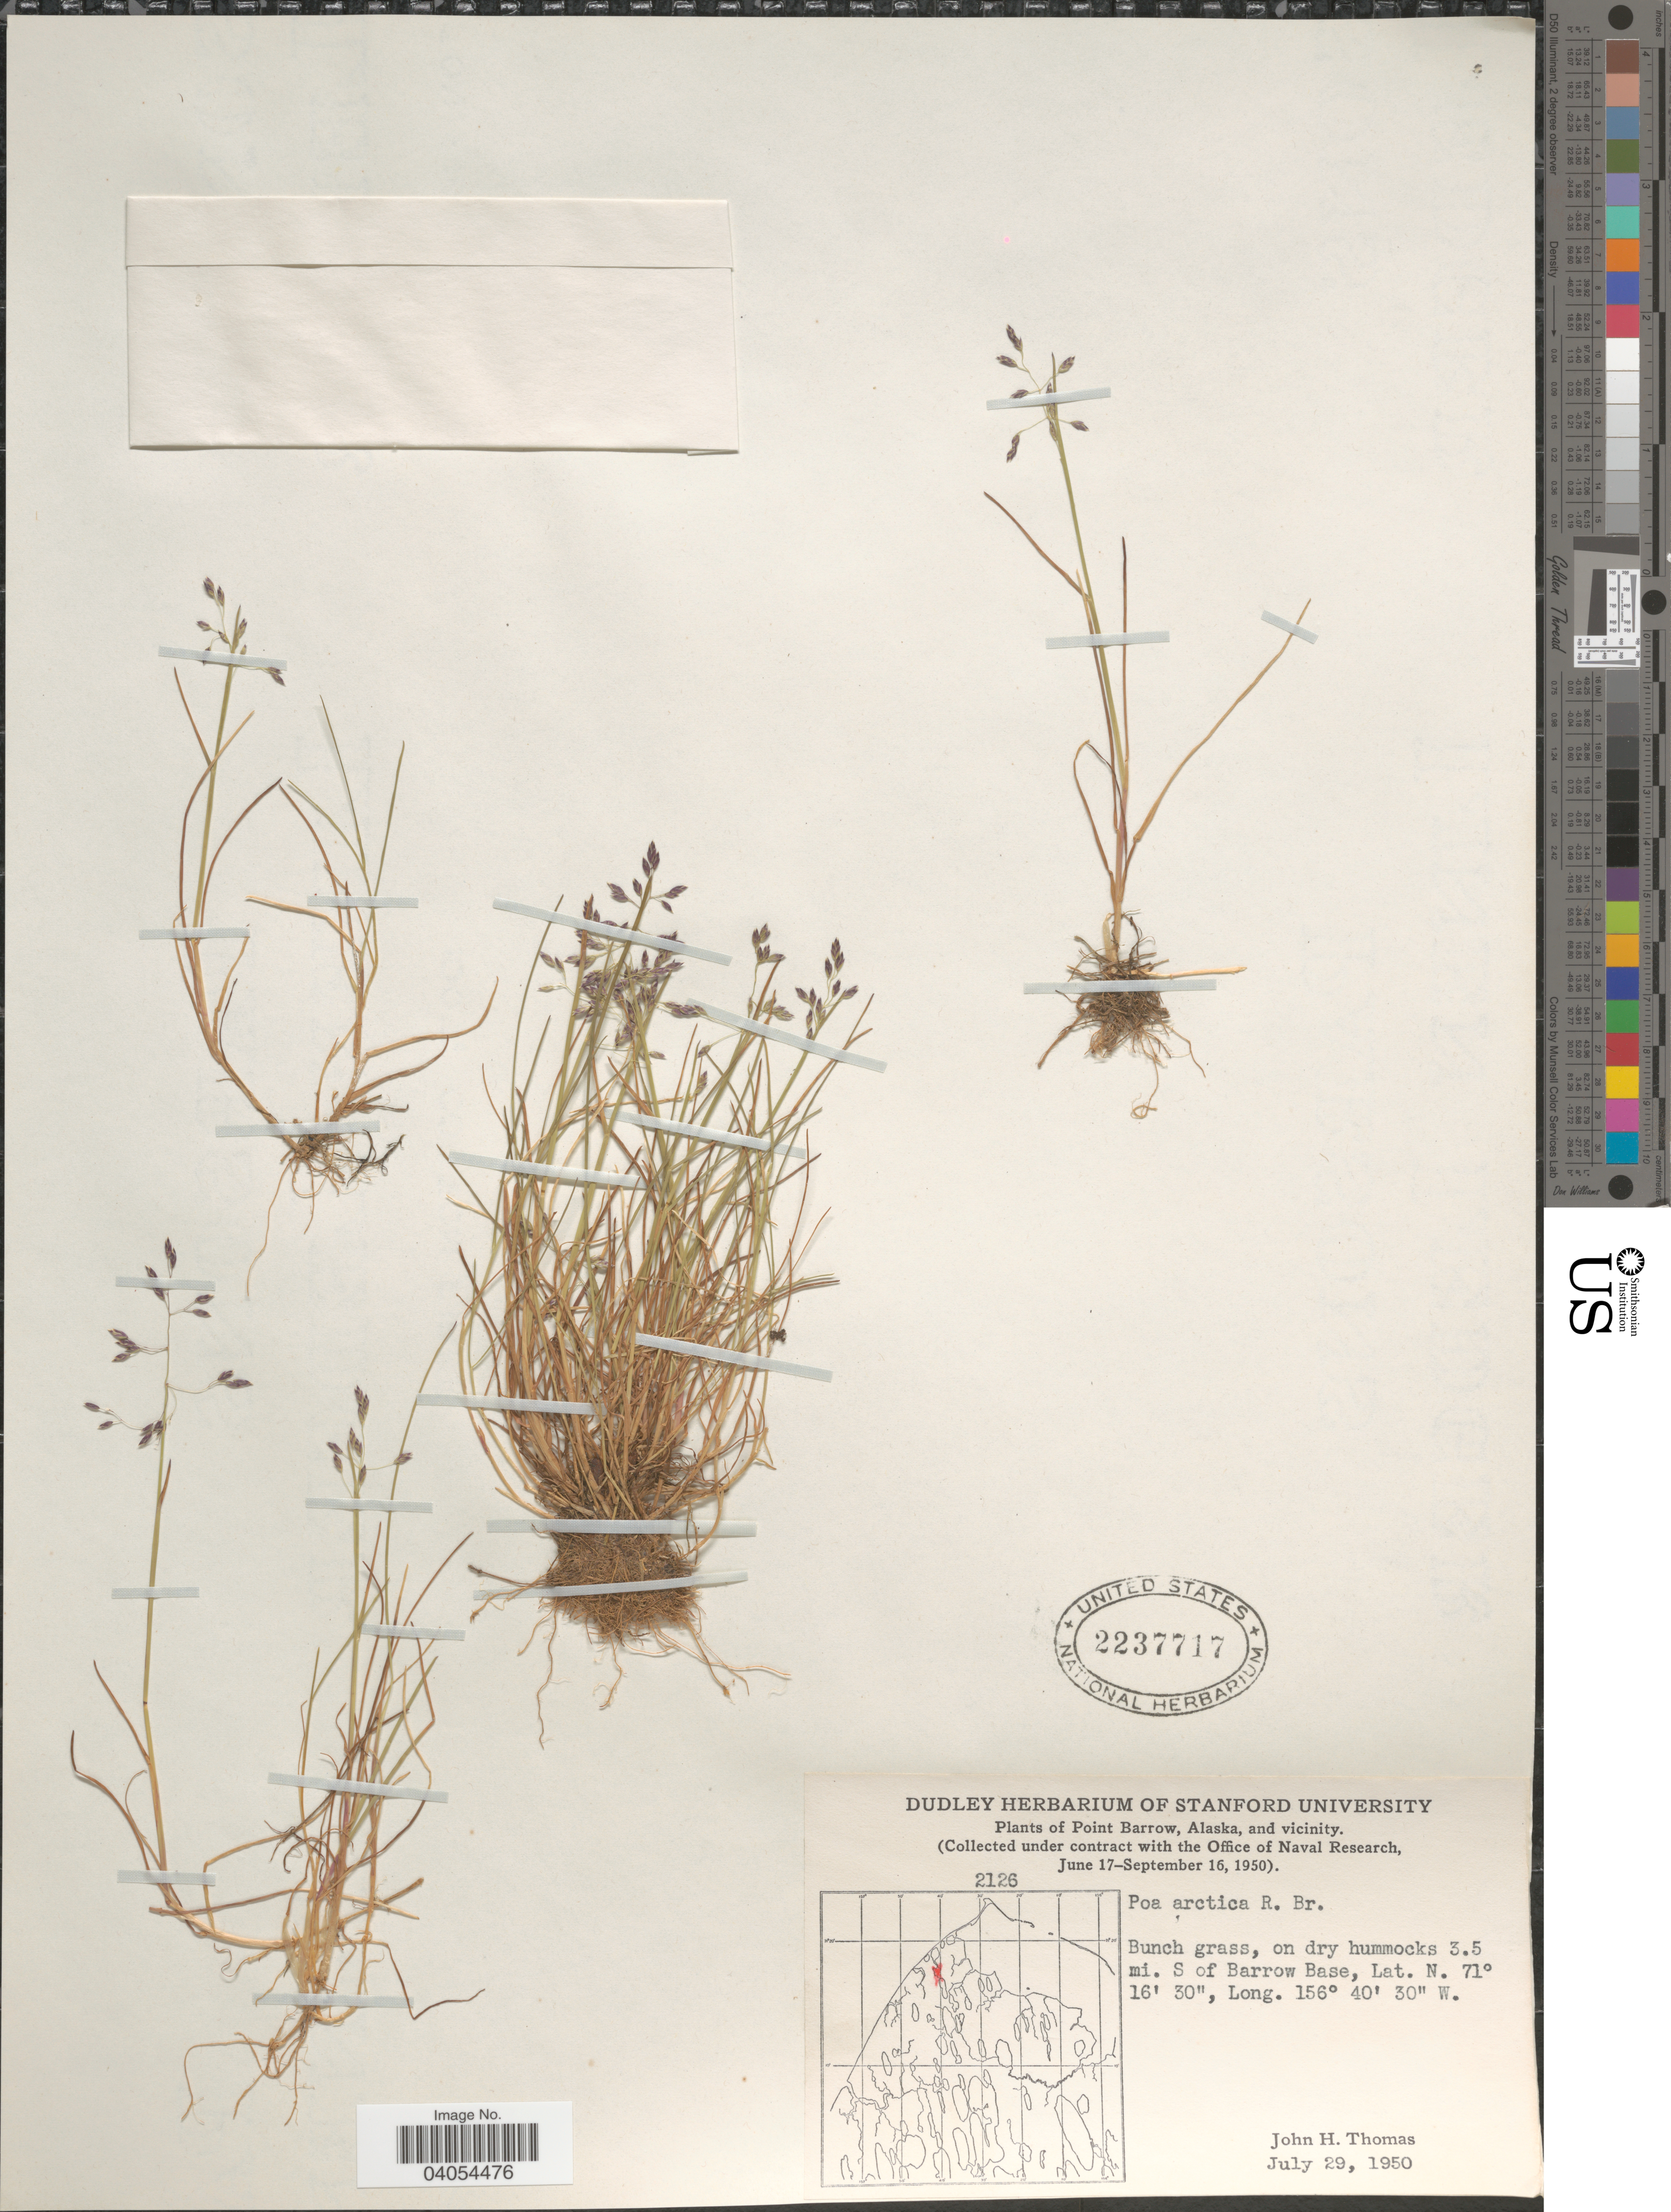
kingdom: Plantae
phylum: Tracheophyta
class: Liliopsida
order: Poales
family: Poaceae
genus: Poa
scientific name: Poa arctica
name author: R. Br.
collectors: J. H. Thomas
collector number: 2126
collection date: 1950-07-29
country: United States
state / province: Alaska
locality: Point Barrow, Alaska, and vicinity. On dry hummocks 3.5 mi. S of Barrow Base.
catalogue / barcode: US 2237717